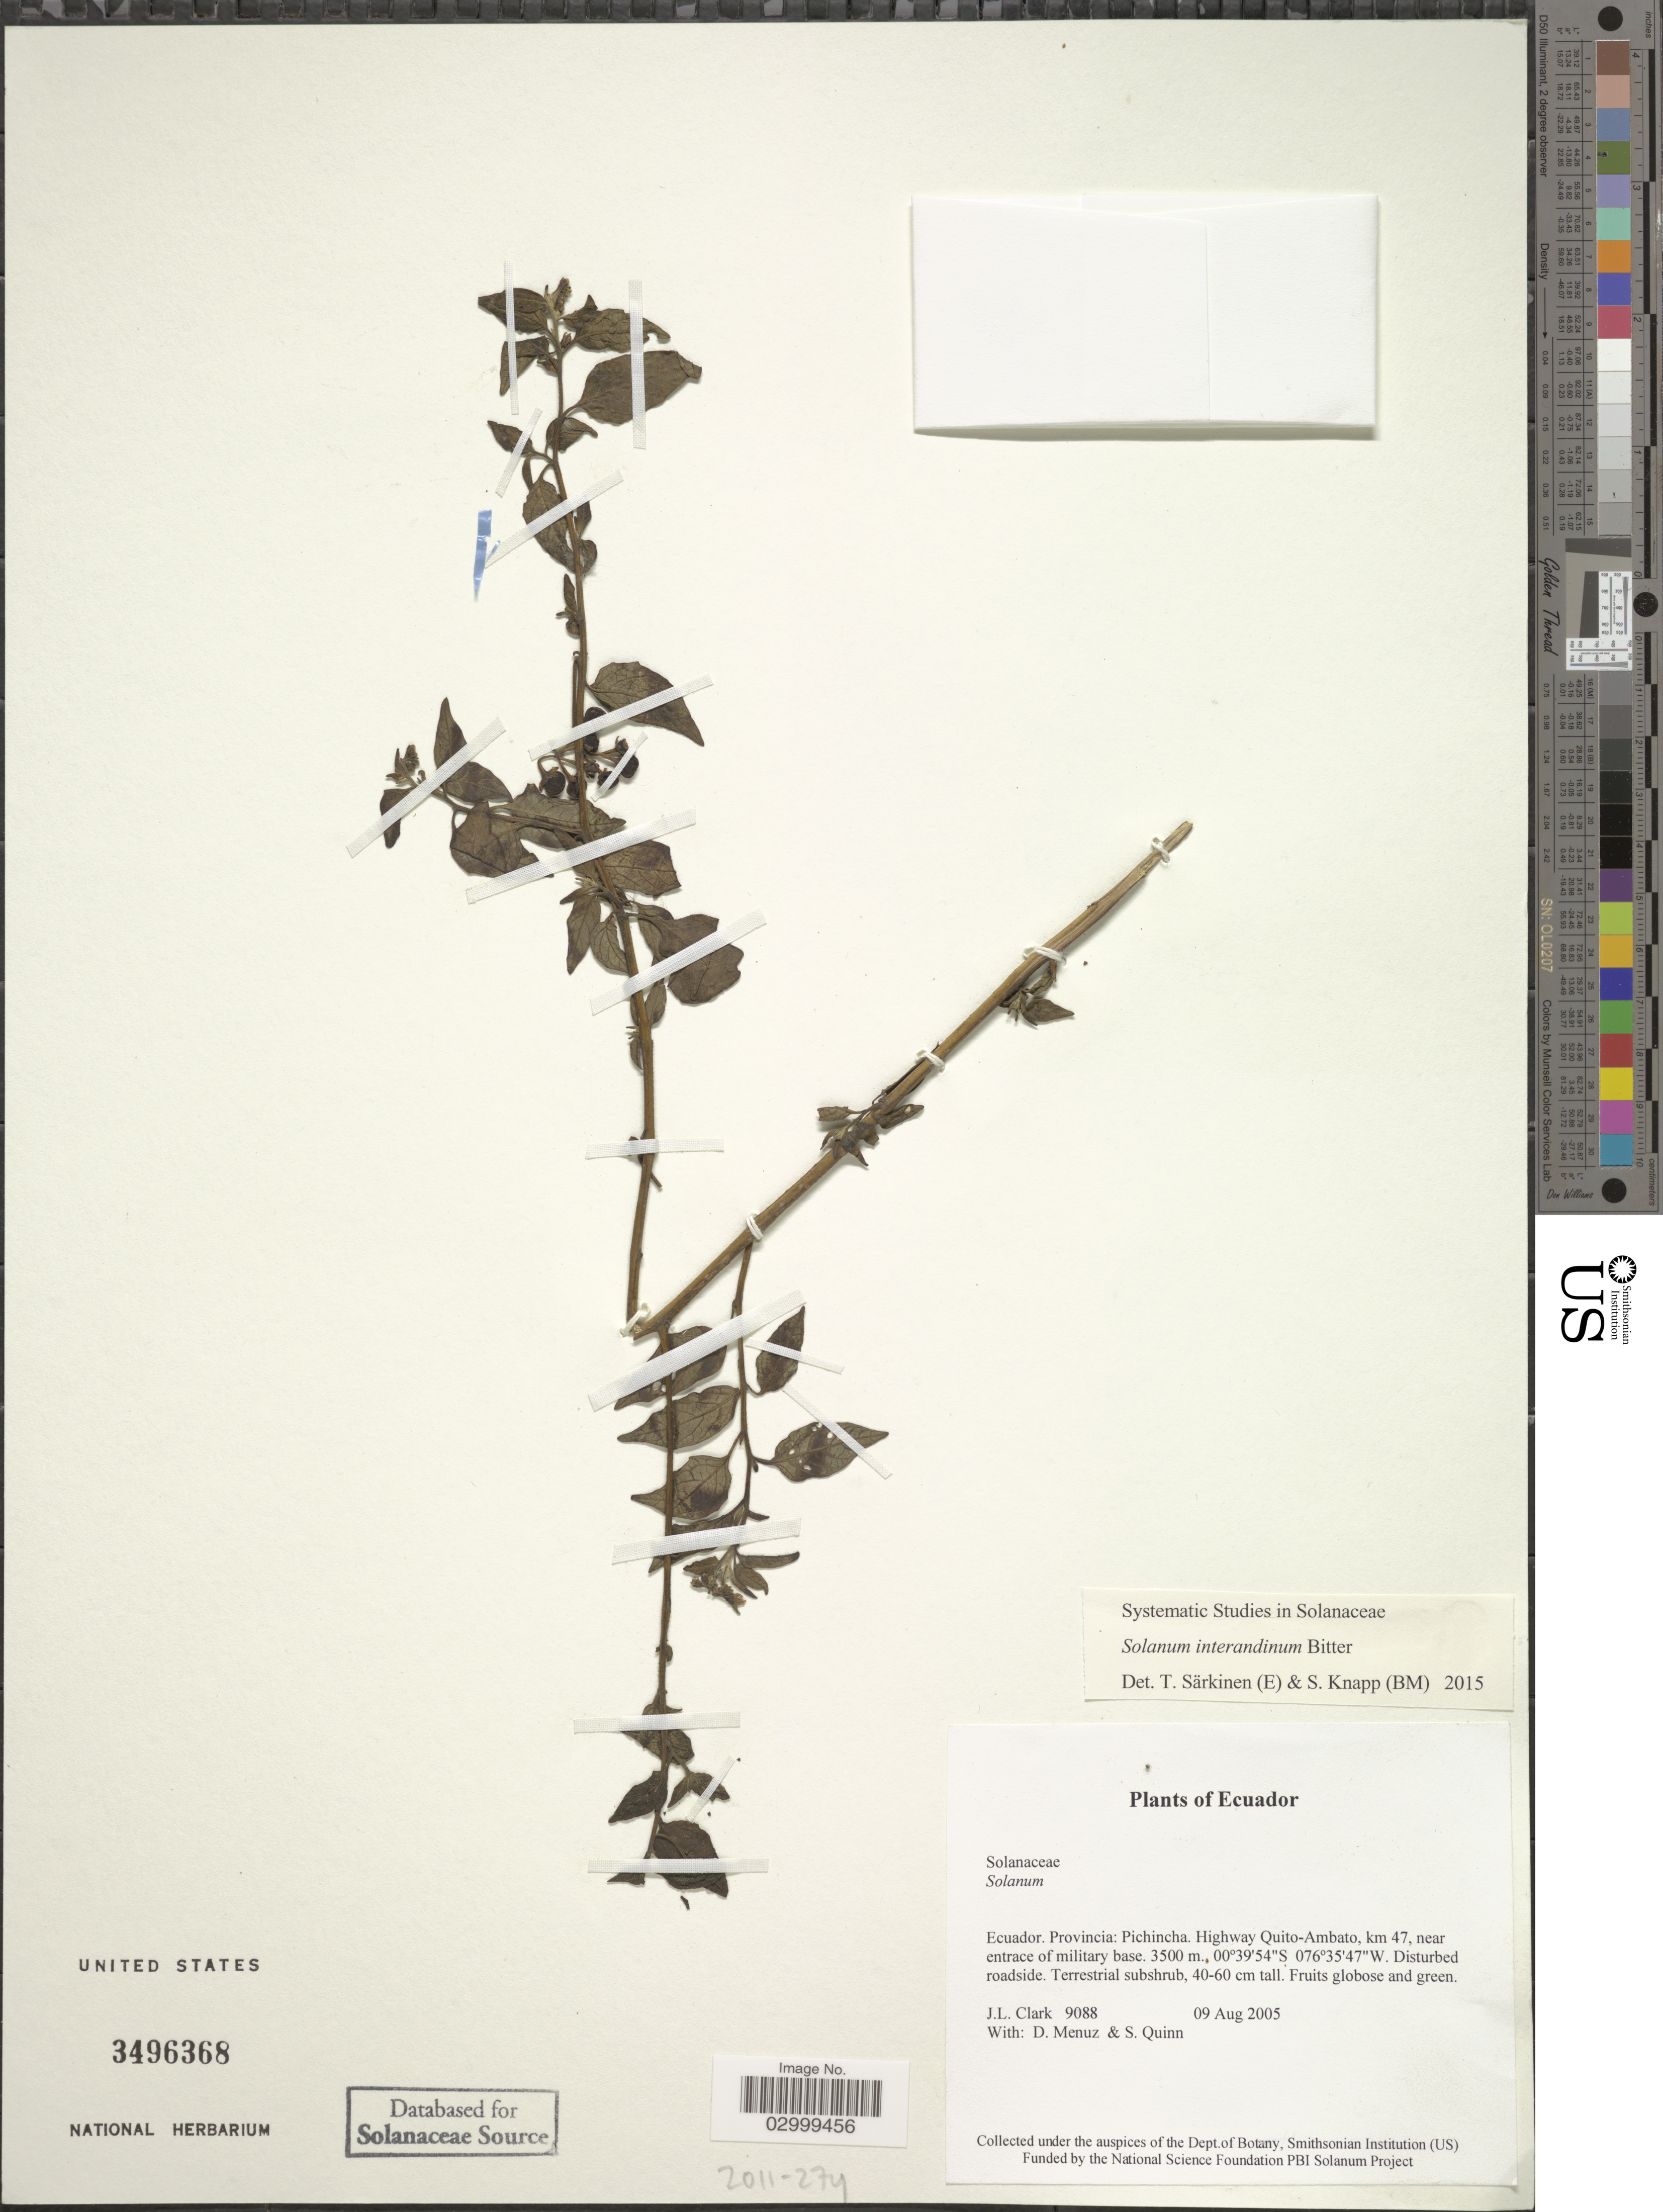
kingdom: Plantae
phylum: Tracheophyta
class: Magnoliopsida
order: Solanales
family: Solanaceae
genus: Solanum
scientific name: Solanum interandinum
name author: Bitter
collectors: J. L. Clark, D. Menuz & S. Quinn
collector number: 9088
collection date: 2005-08-09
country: Ecuador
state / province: Pichincha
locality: Highway Quito-Ambato, km 47, near entrace of military base.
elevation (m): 3500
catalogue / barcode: US 3496368